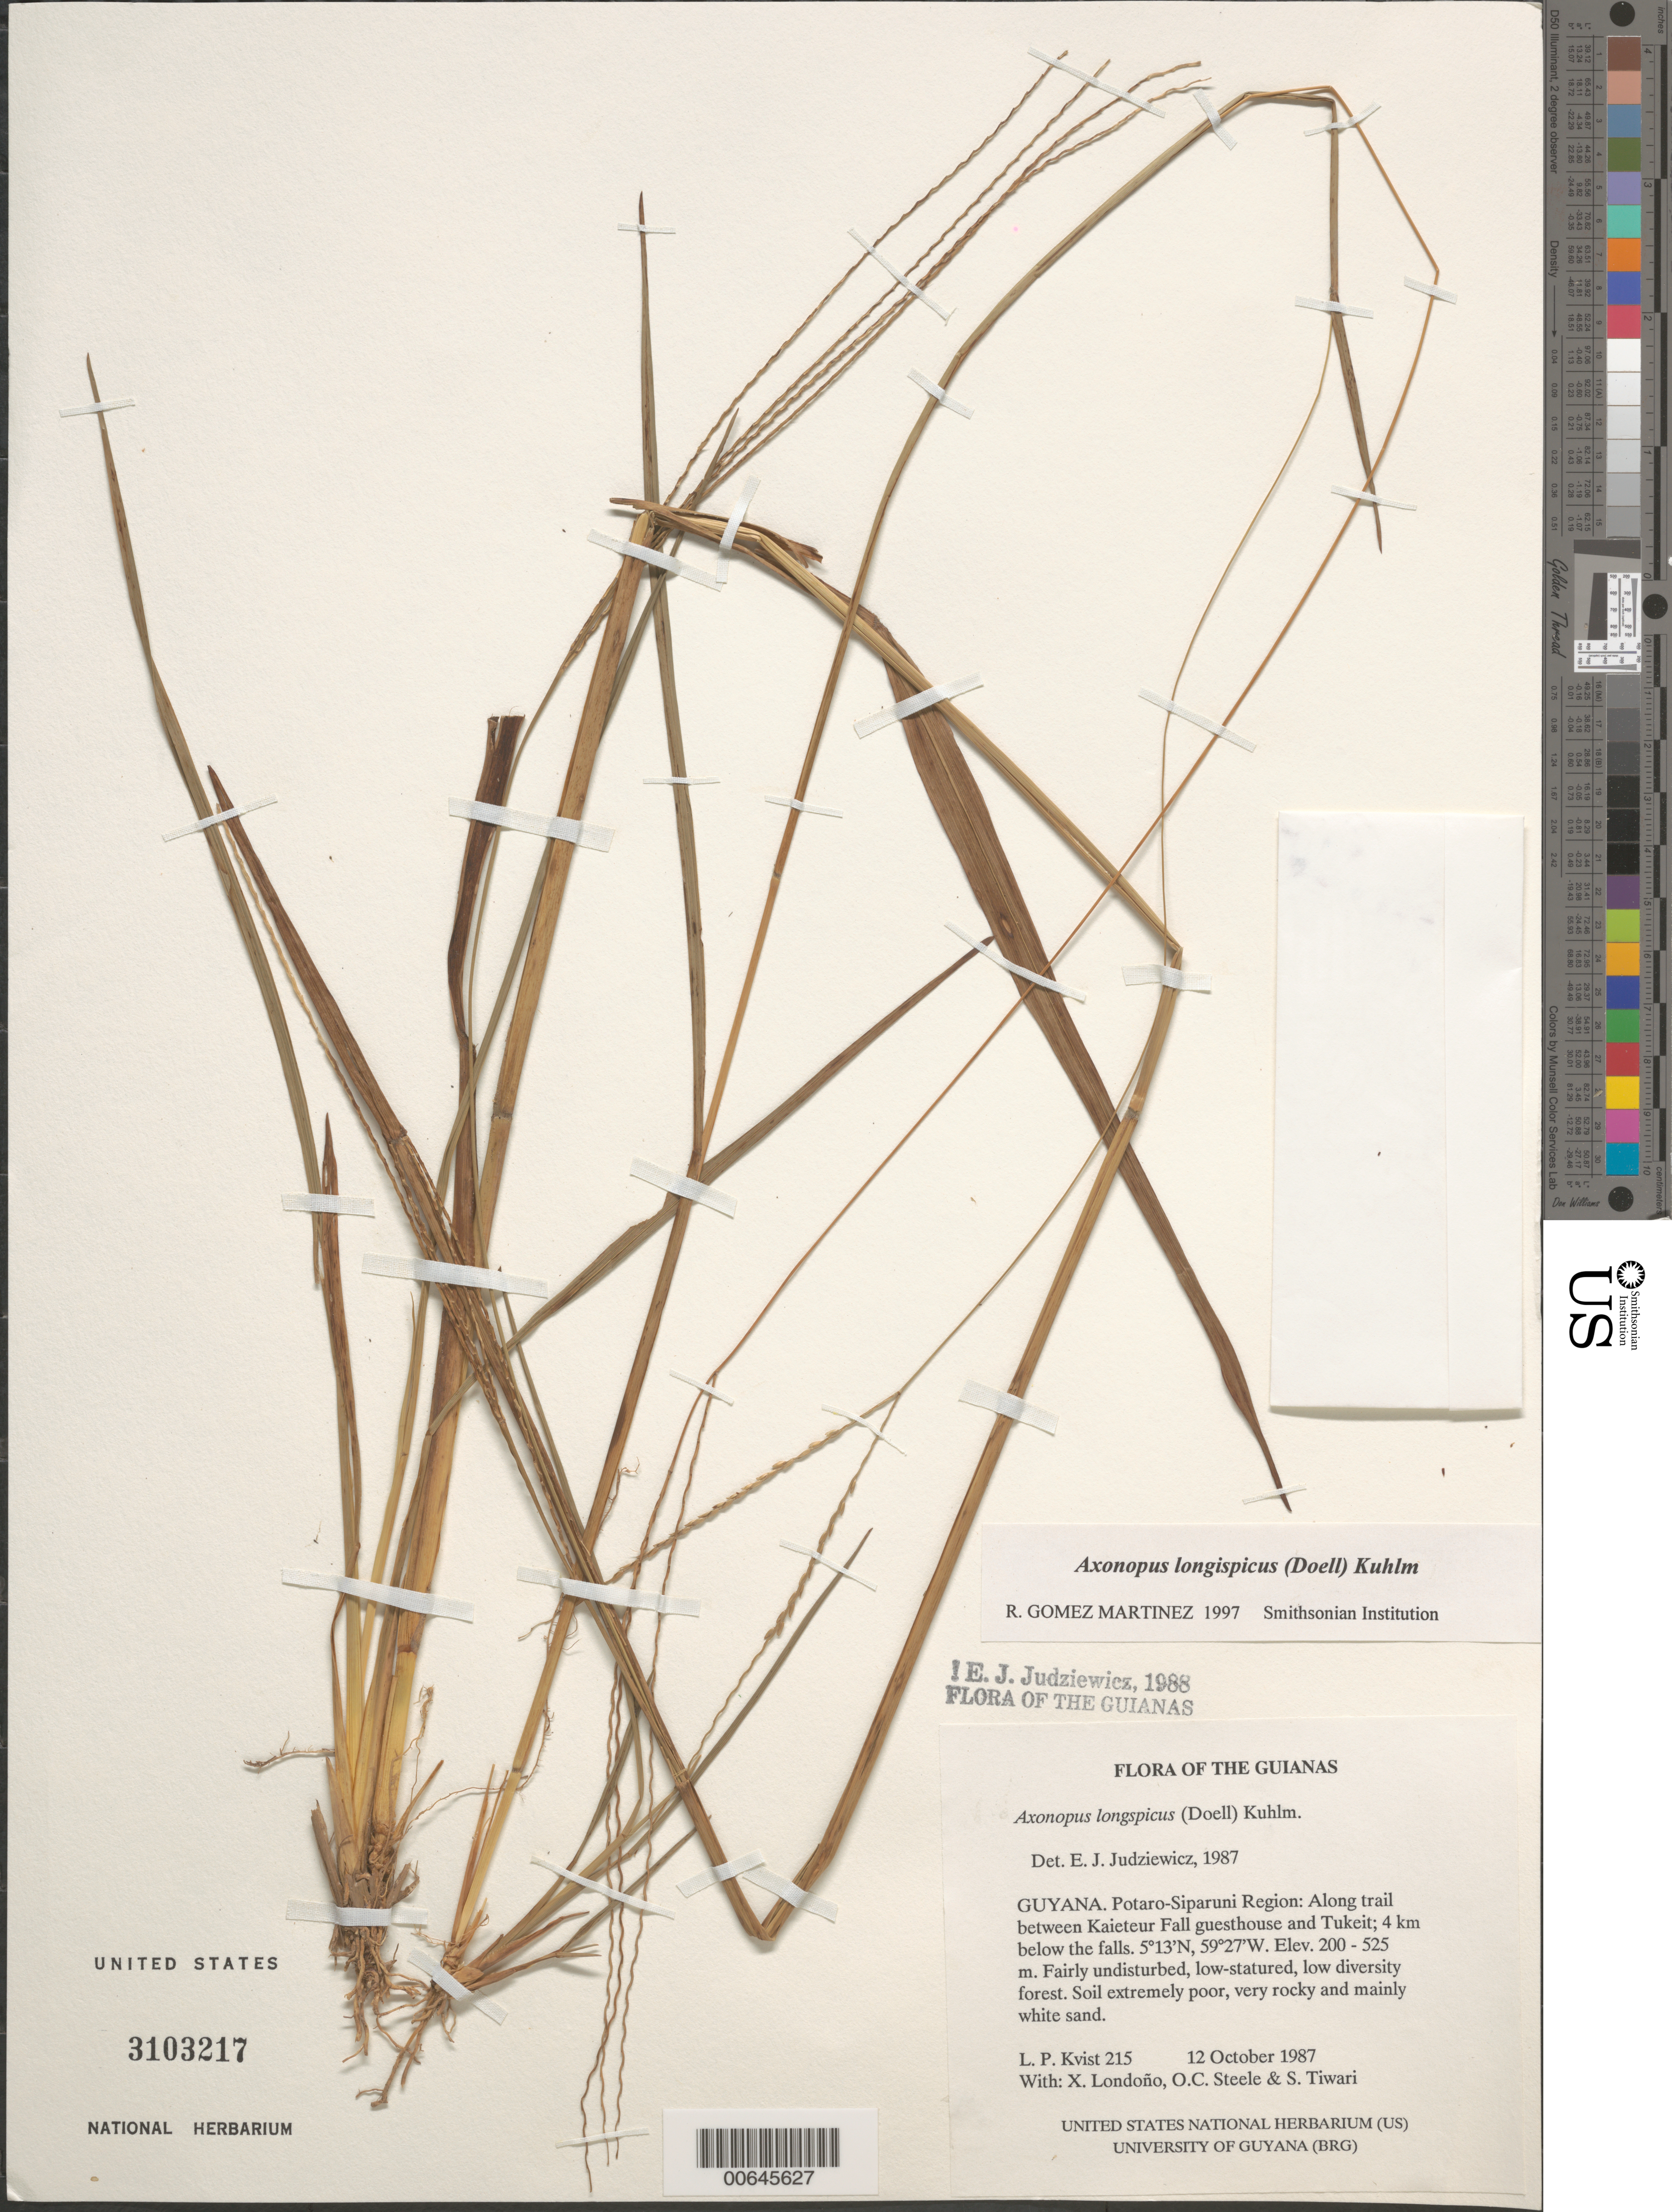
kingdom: Plantae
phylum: Tracheophyta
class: Liliopsida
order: Poales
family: Poaceae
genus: Axonopus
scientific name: Axonopus longispicus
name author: (Döll) Kuhlm.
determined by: Judziewicz, E. J.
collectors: L. P. Kvist, X. Londoño, O. C. Steele & S. Tiwari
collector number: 215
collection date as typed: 12 October 1987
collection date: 1987-10-12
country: Guyana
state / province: Potaro-Siparuni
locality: Along trail between Kaieteur Fall guesthouse and Tukeit; 4 km below the falls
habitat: Fairly undisturbed, low-statured, low diversity forest. Soil extremely poor, very rocky and mainly white sand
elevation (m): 200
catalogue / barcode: US 3103217